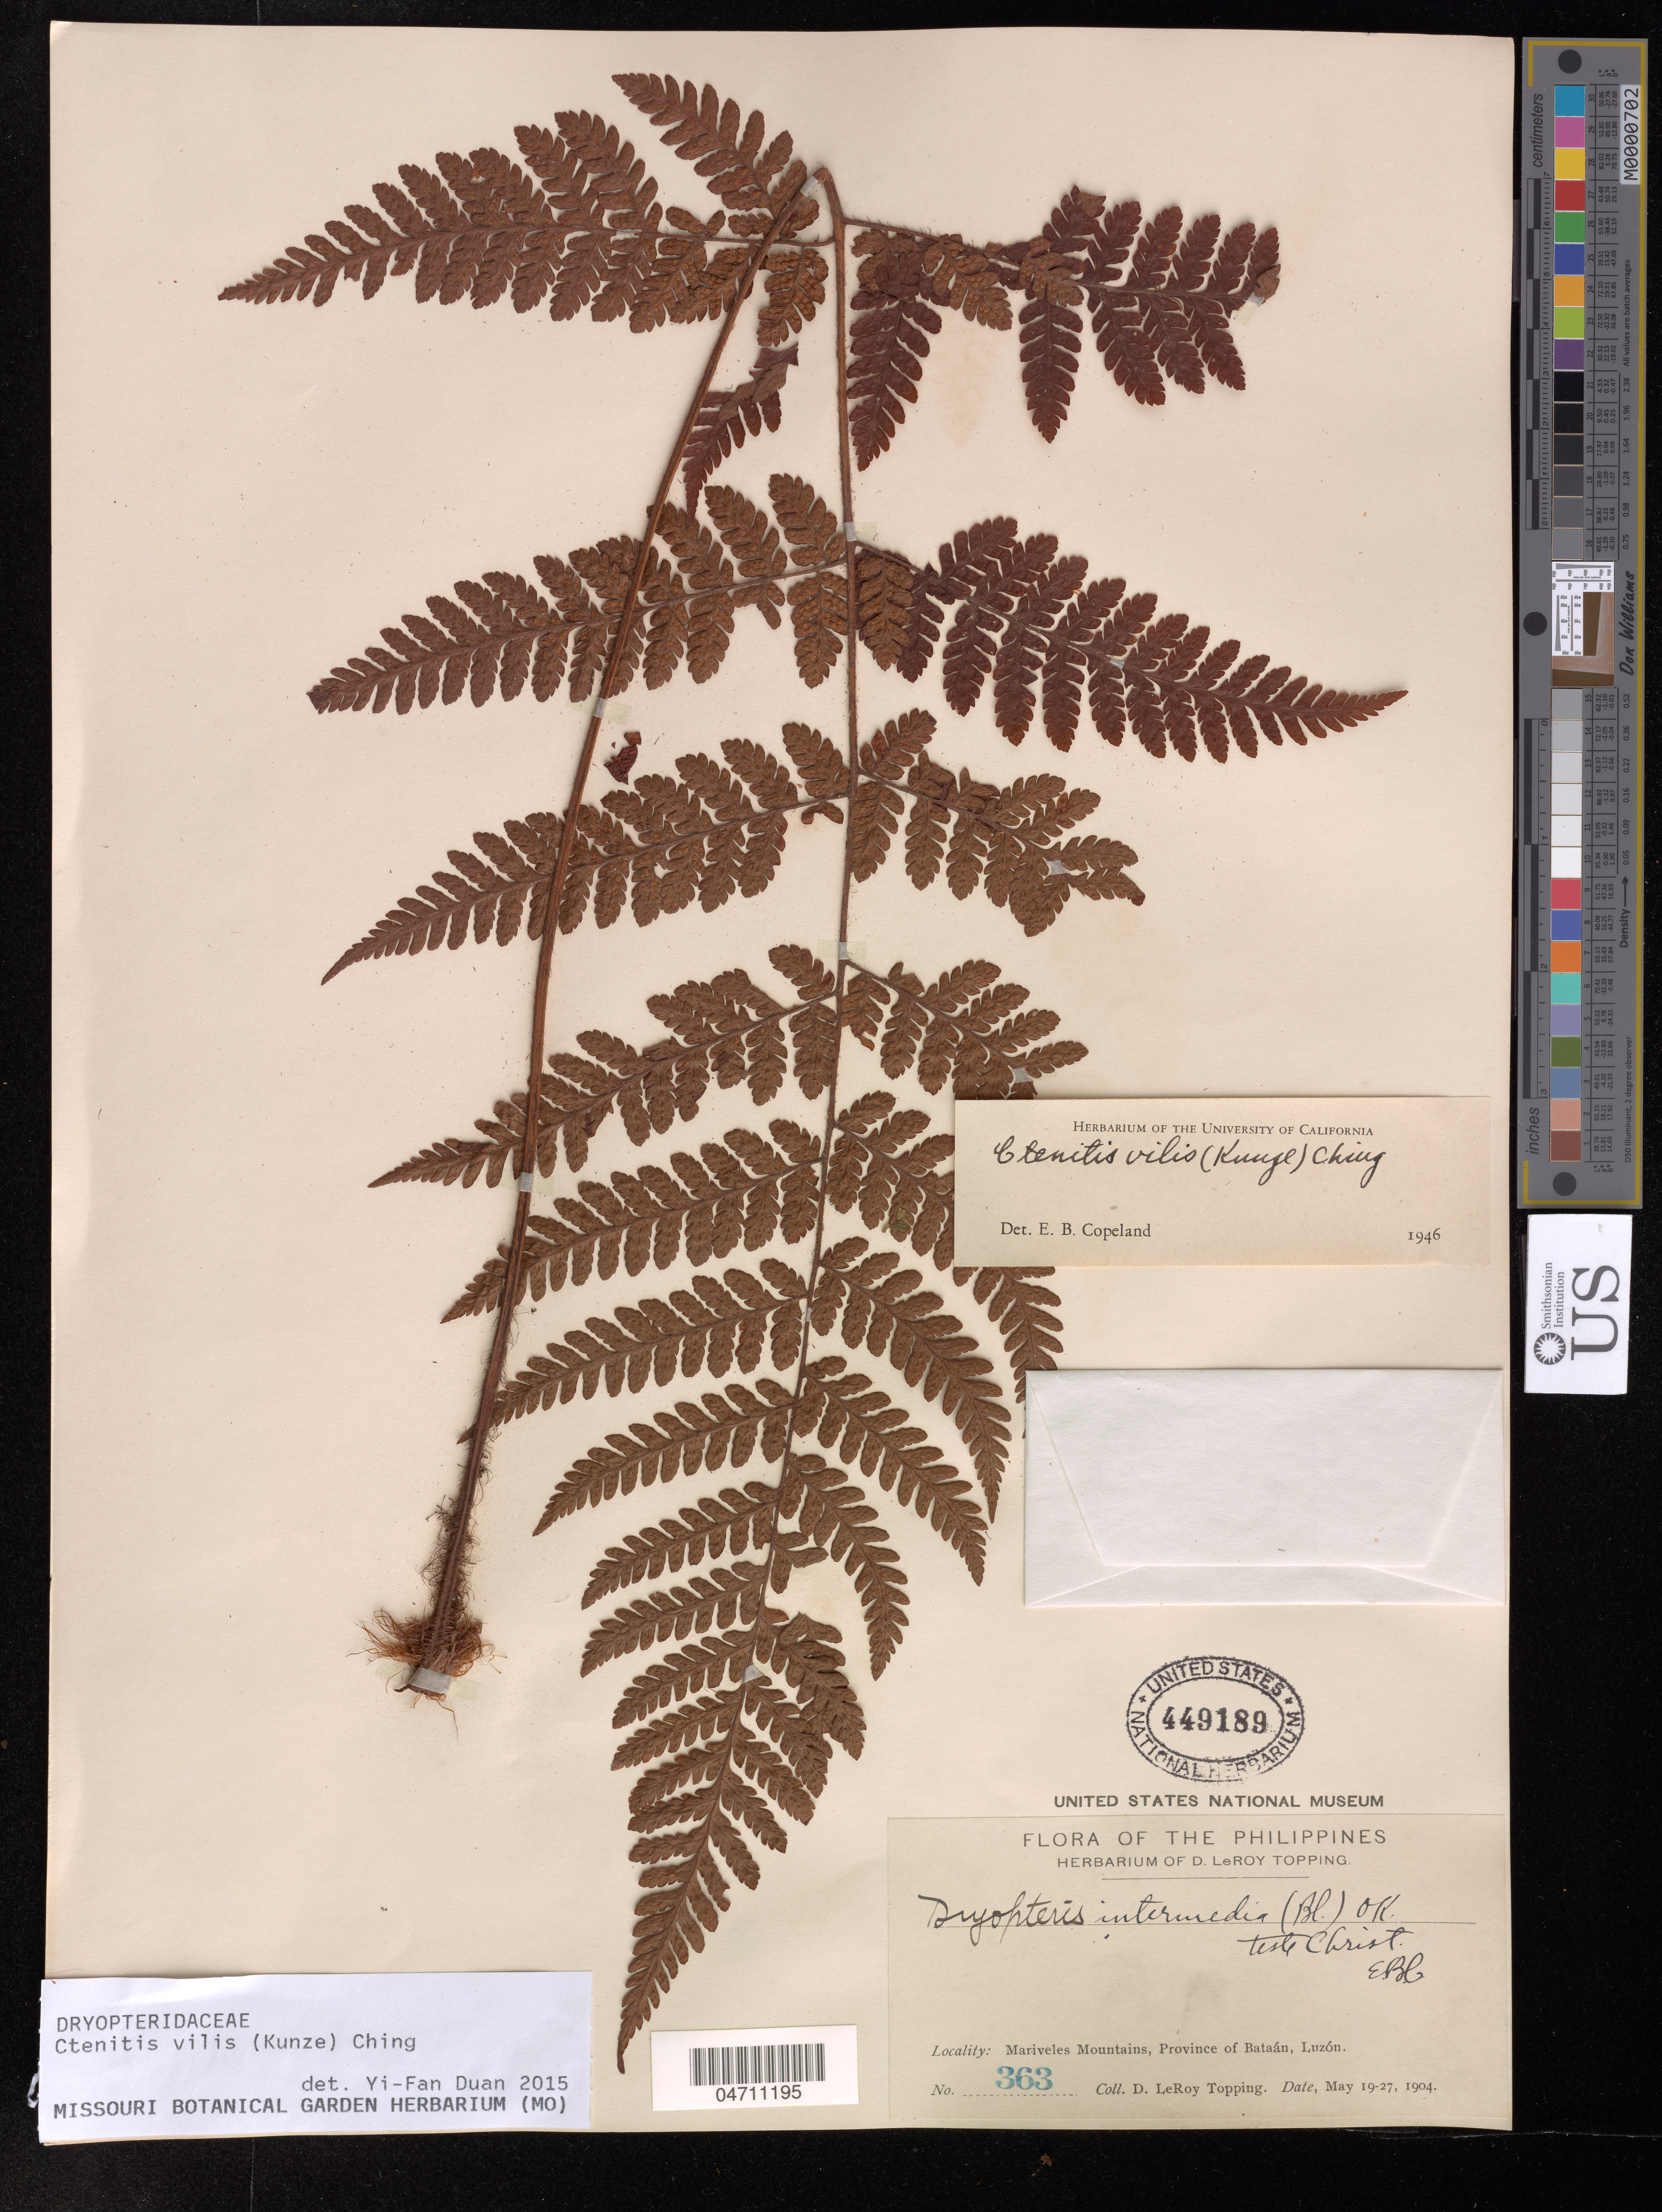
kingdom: Plantae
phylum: Tracheophyta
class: Polypodiopsida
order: Polypodiales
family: Dryopteridaceae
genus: Ctenitis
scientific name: Ctenitis vilis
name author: (Kunze) Ching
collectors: D. L. Topping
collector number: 363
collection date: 1904-05-19/1904-05-27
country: Philippines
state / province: Central Luzon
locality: Mariveles Mountains, Province of Bataan.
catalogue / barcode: US 449189